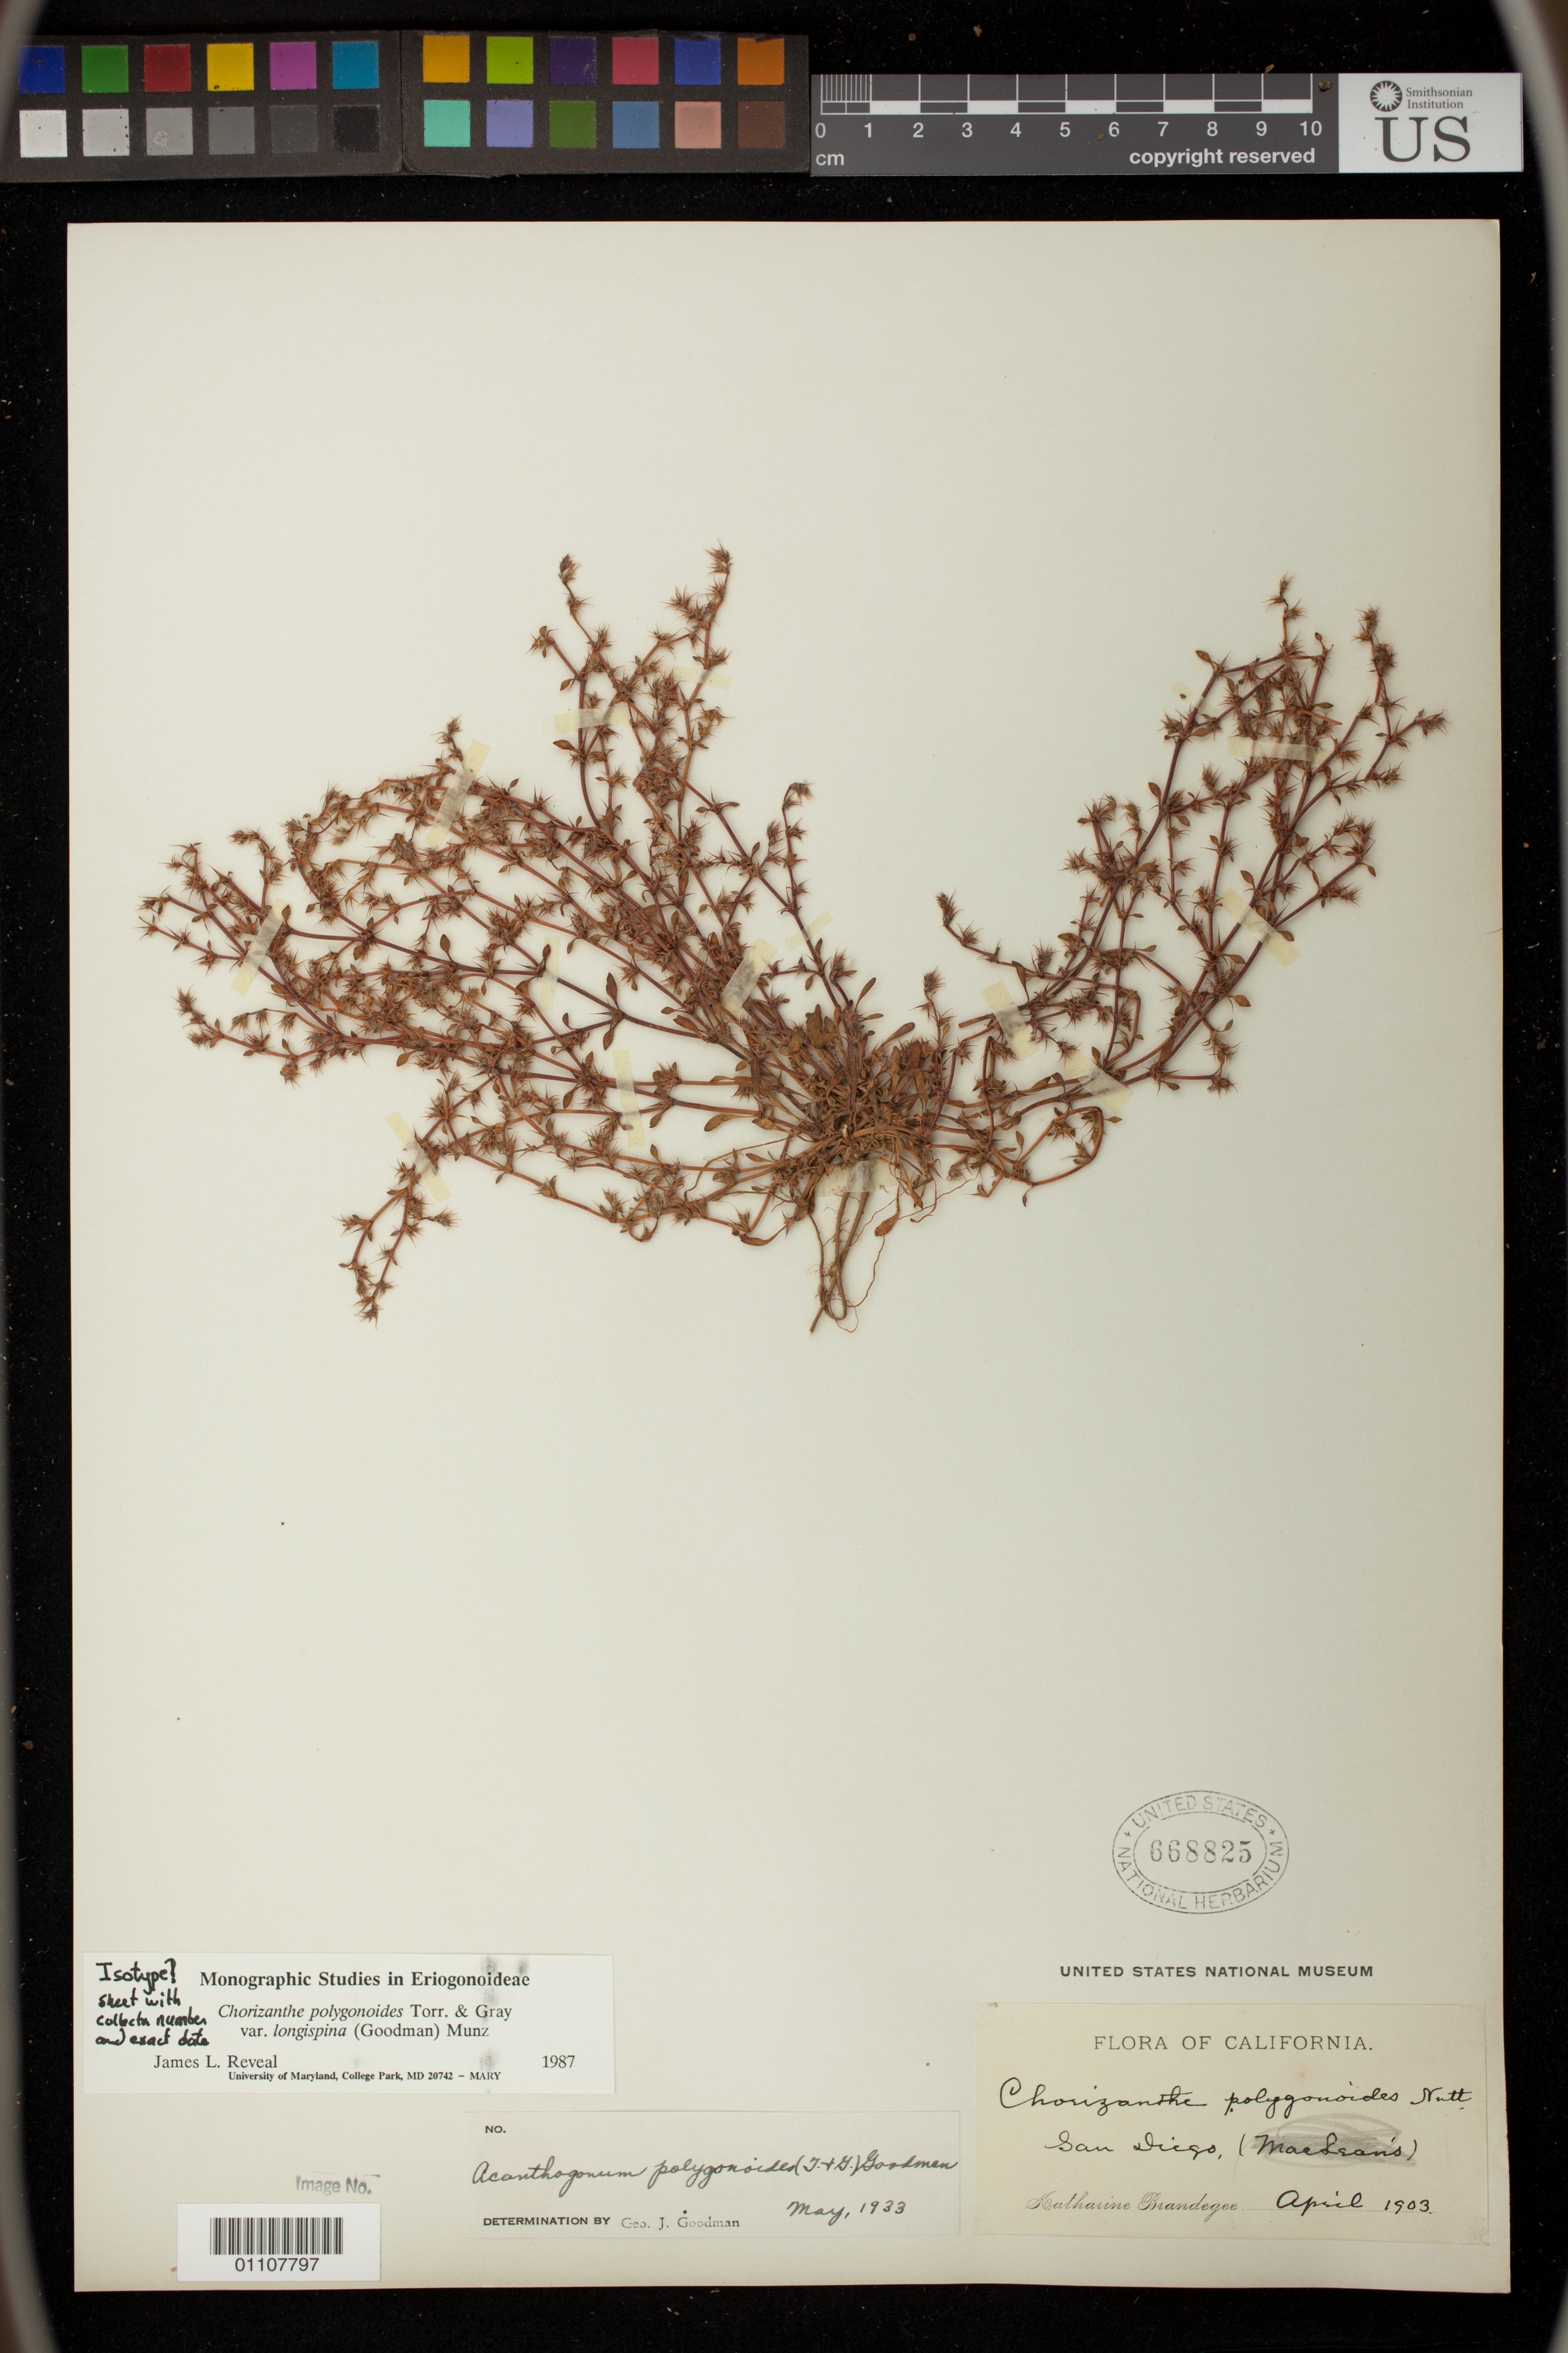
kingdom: Plantae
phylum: Tracheophyta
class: Magnoliopsida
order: Caryophyllales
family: Polygonaceae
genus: Acanthogonum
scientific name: Acanthogonum polygonoides var. longispinum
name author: Goodman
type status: Possible Type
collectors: M. K. Brandegee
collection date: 1903-04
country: United States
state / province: California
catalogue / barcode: US 668825